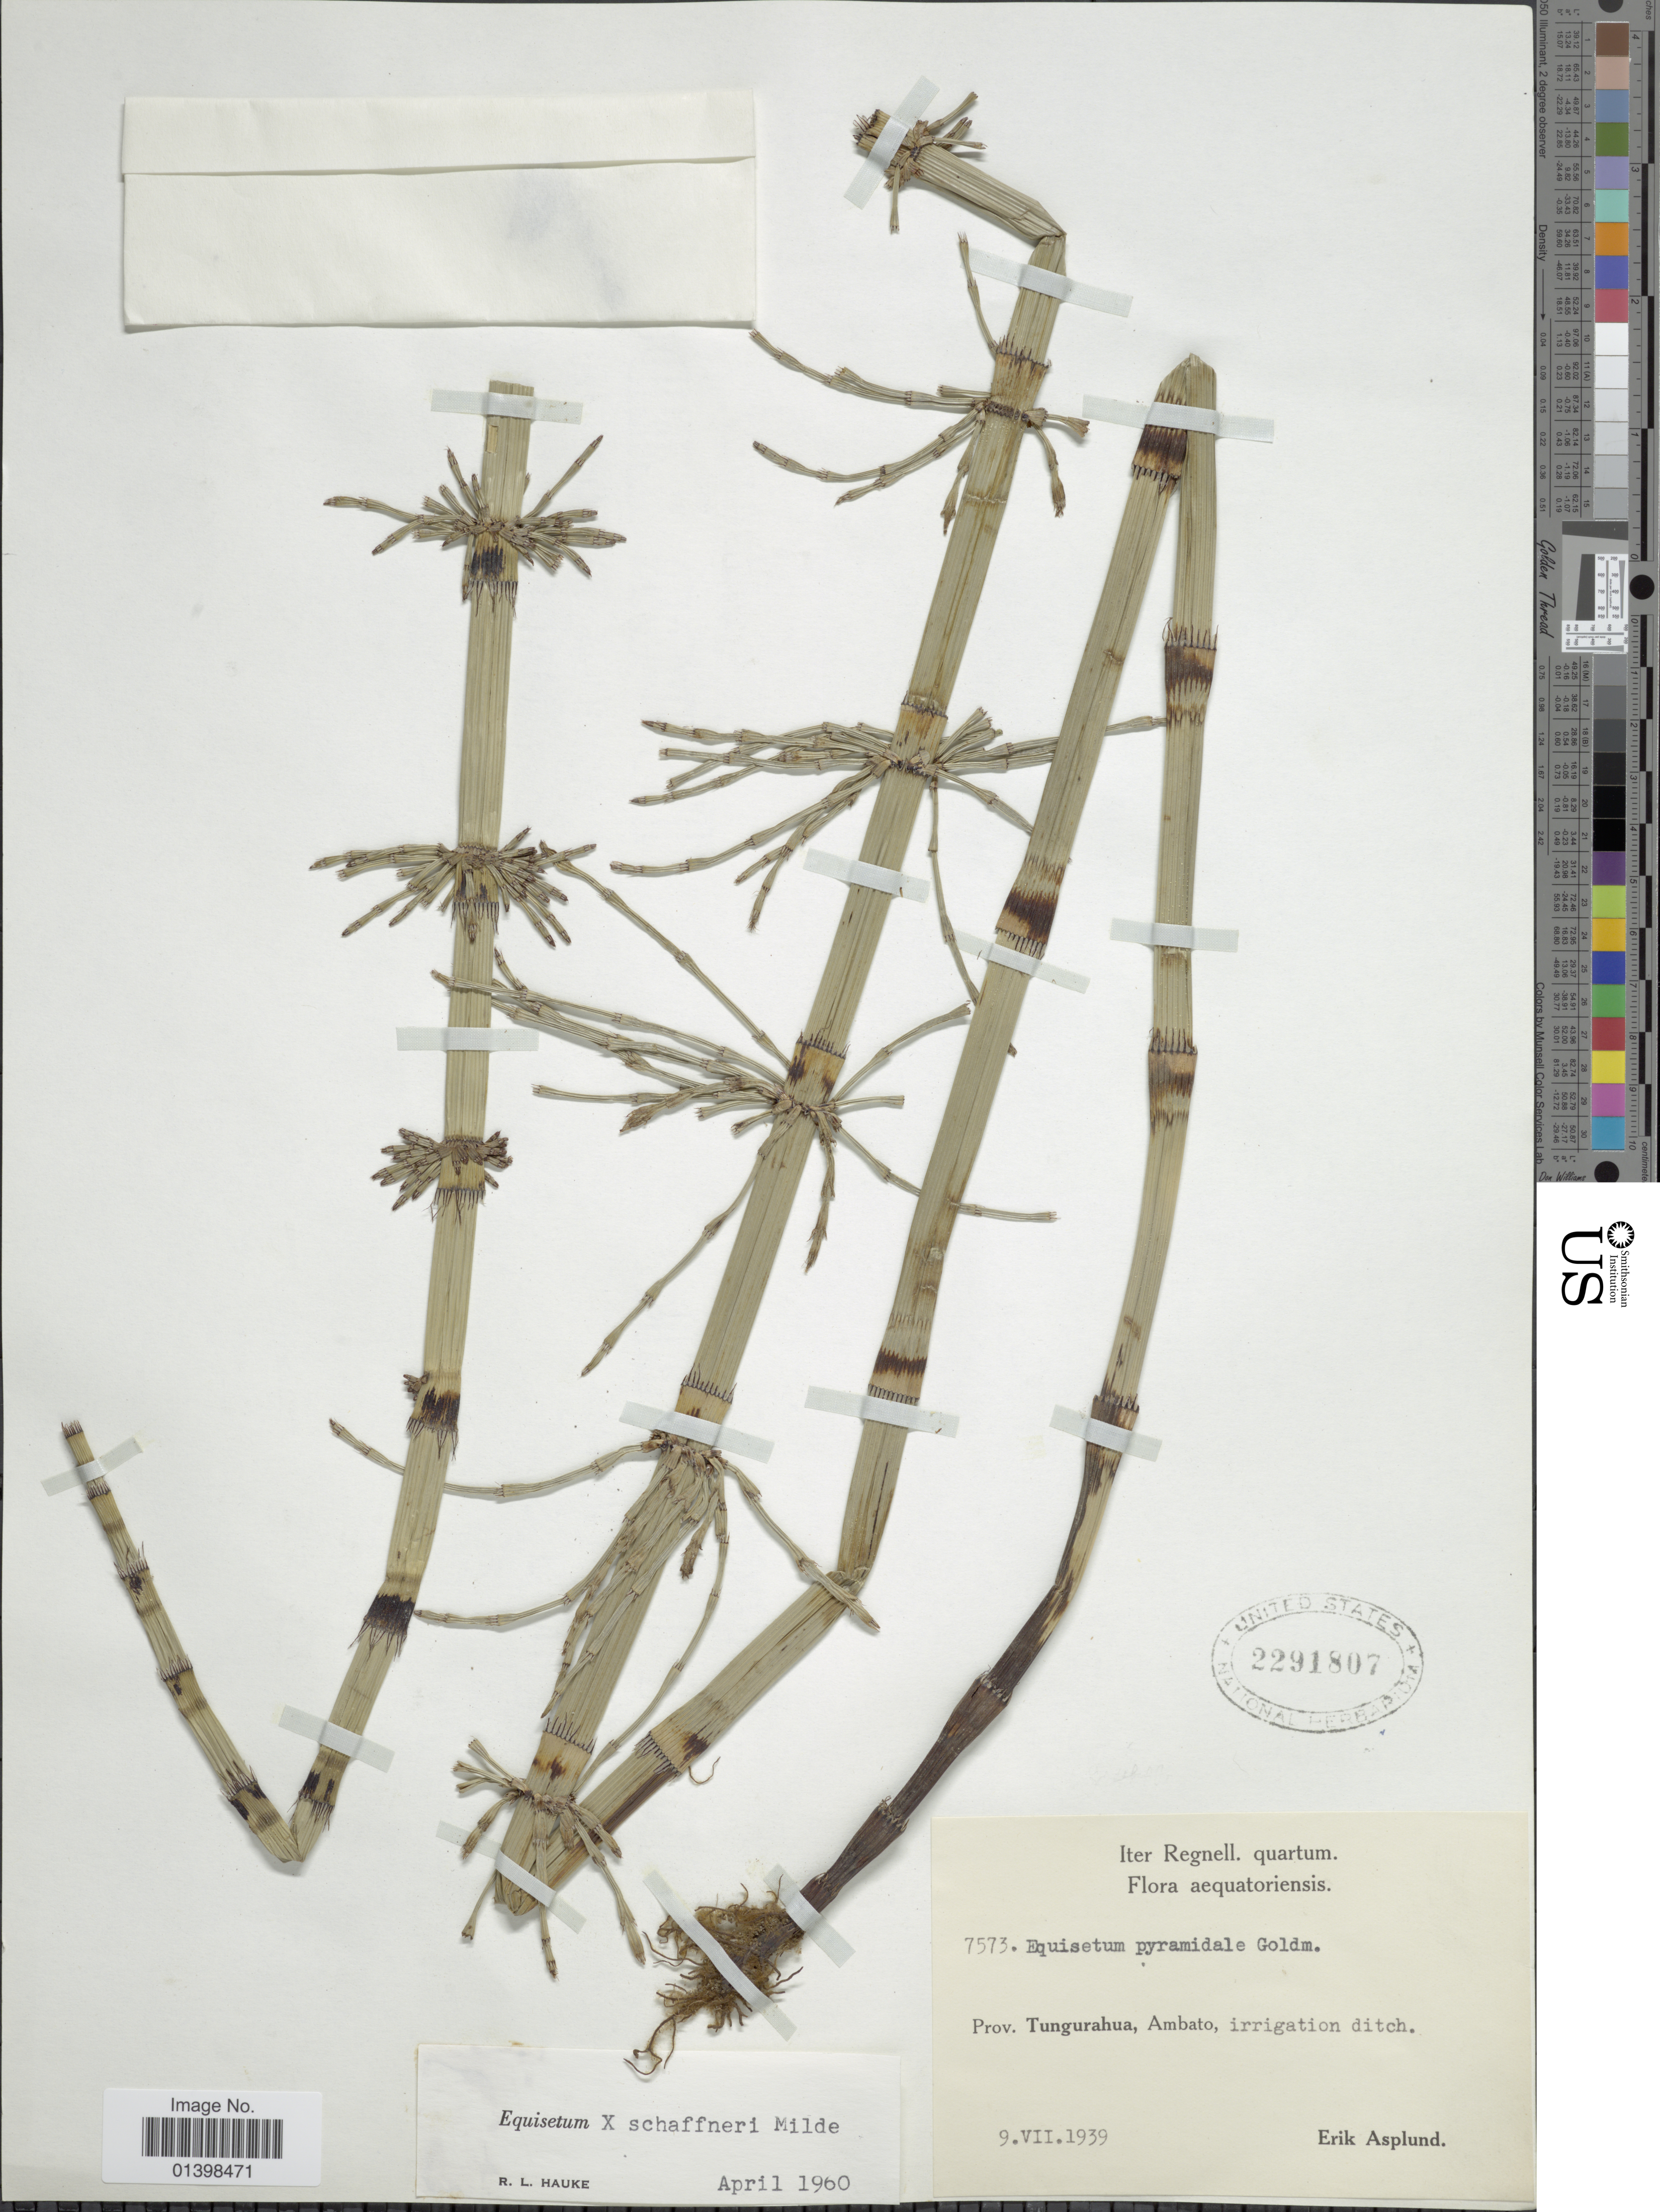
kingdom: Plantae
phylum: Tracheophyta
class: Polypodiopsida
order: Equisetales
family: Equisetaceae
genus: Equisetum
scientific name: Equisetum x schaffneri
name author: J. Milde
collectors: E. Asplund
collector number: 7573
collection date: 1939-07-09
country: Ecuador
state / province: Tungurahua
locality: Ambato, irrigation ditch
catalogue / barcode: US 2291807